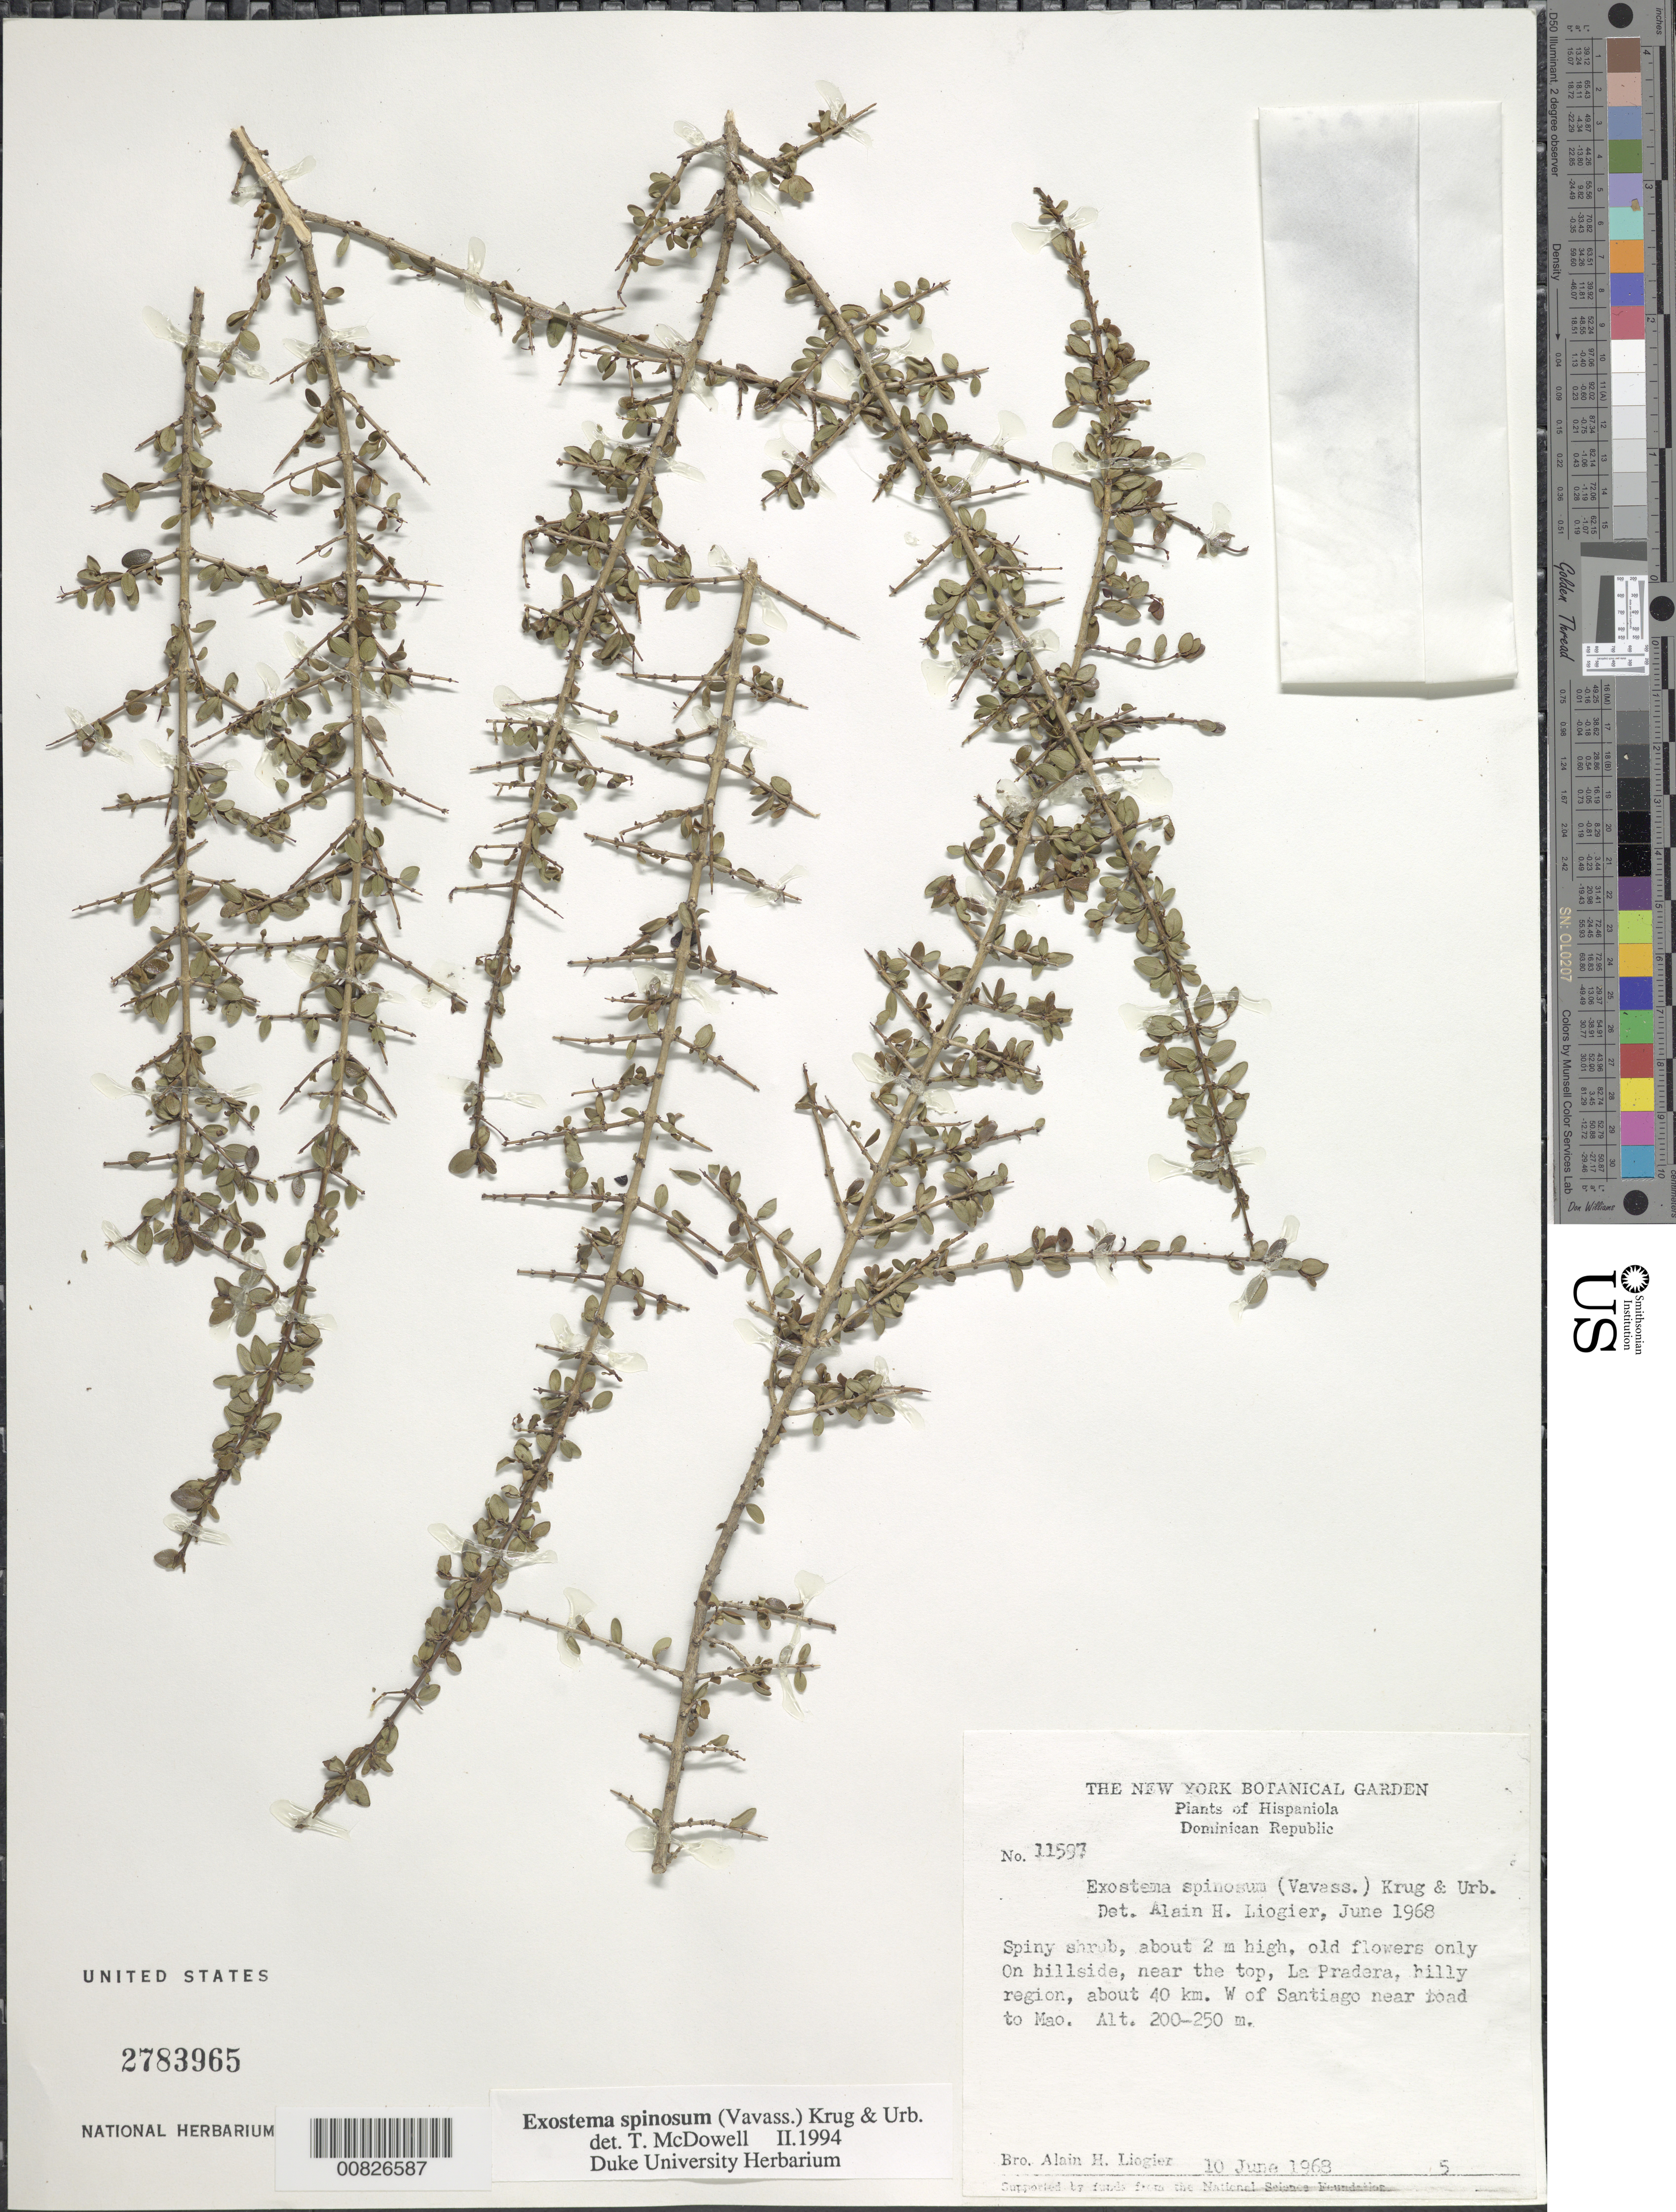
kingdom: Plantae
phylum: Tracheophyta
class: Magnoliopsida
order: Gentianales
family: Rubiaceae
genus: Exostema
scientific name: Exostema spinosum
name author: (Vavass.) Krug & Urb.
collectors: A. H. Liogier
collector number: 11597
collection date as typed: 10 Jun 1968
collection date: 1968-06-10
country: Dominican Republic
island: Hispaniola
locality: Near the top, La Pradera, hilly region, about 40 km W of Santiago near road to Mao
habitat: On hillside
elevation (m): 200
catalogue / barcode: US 2783965